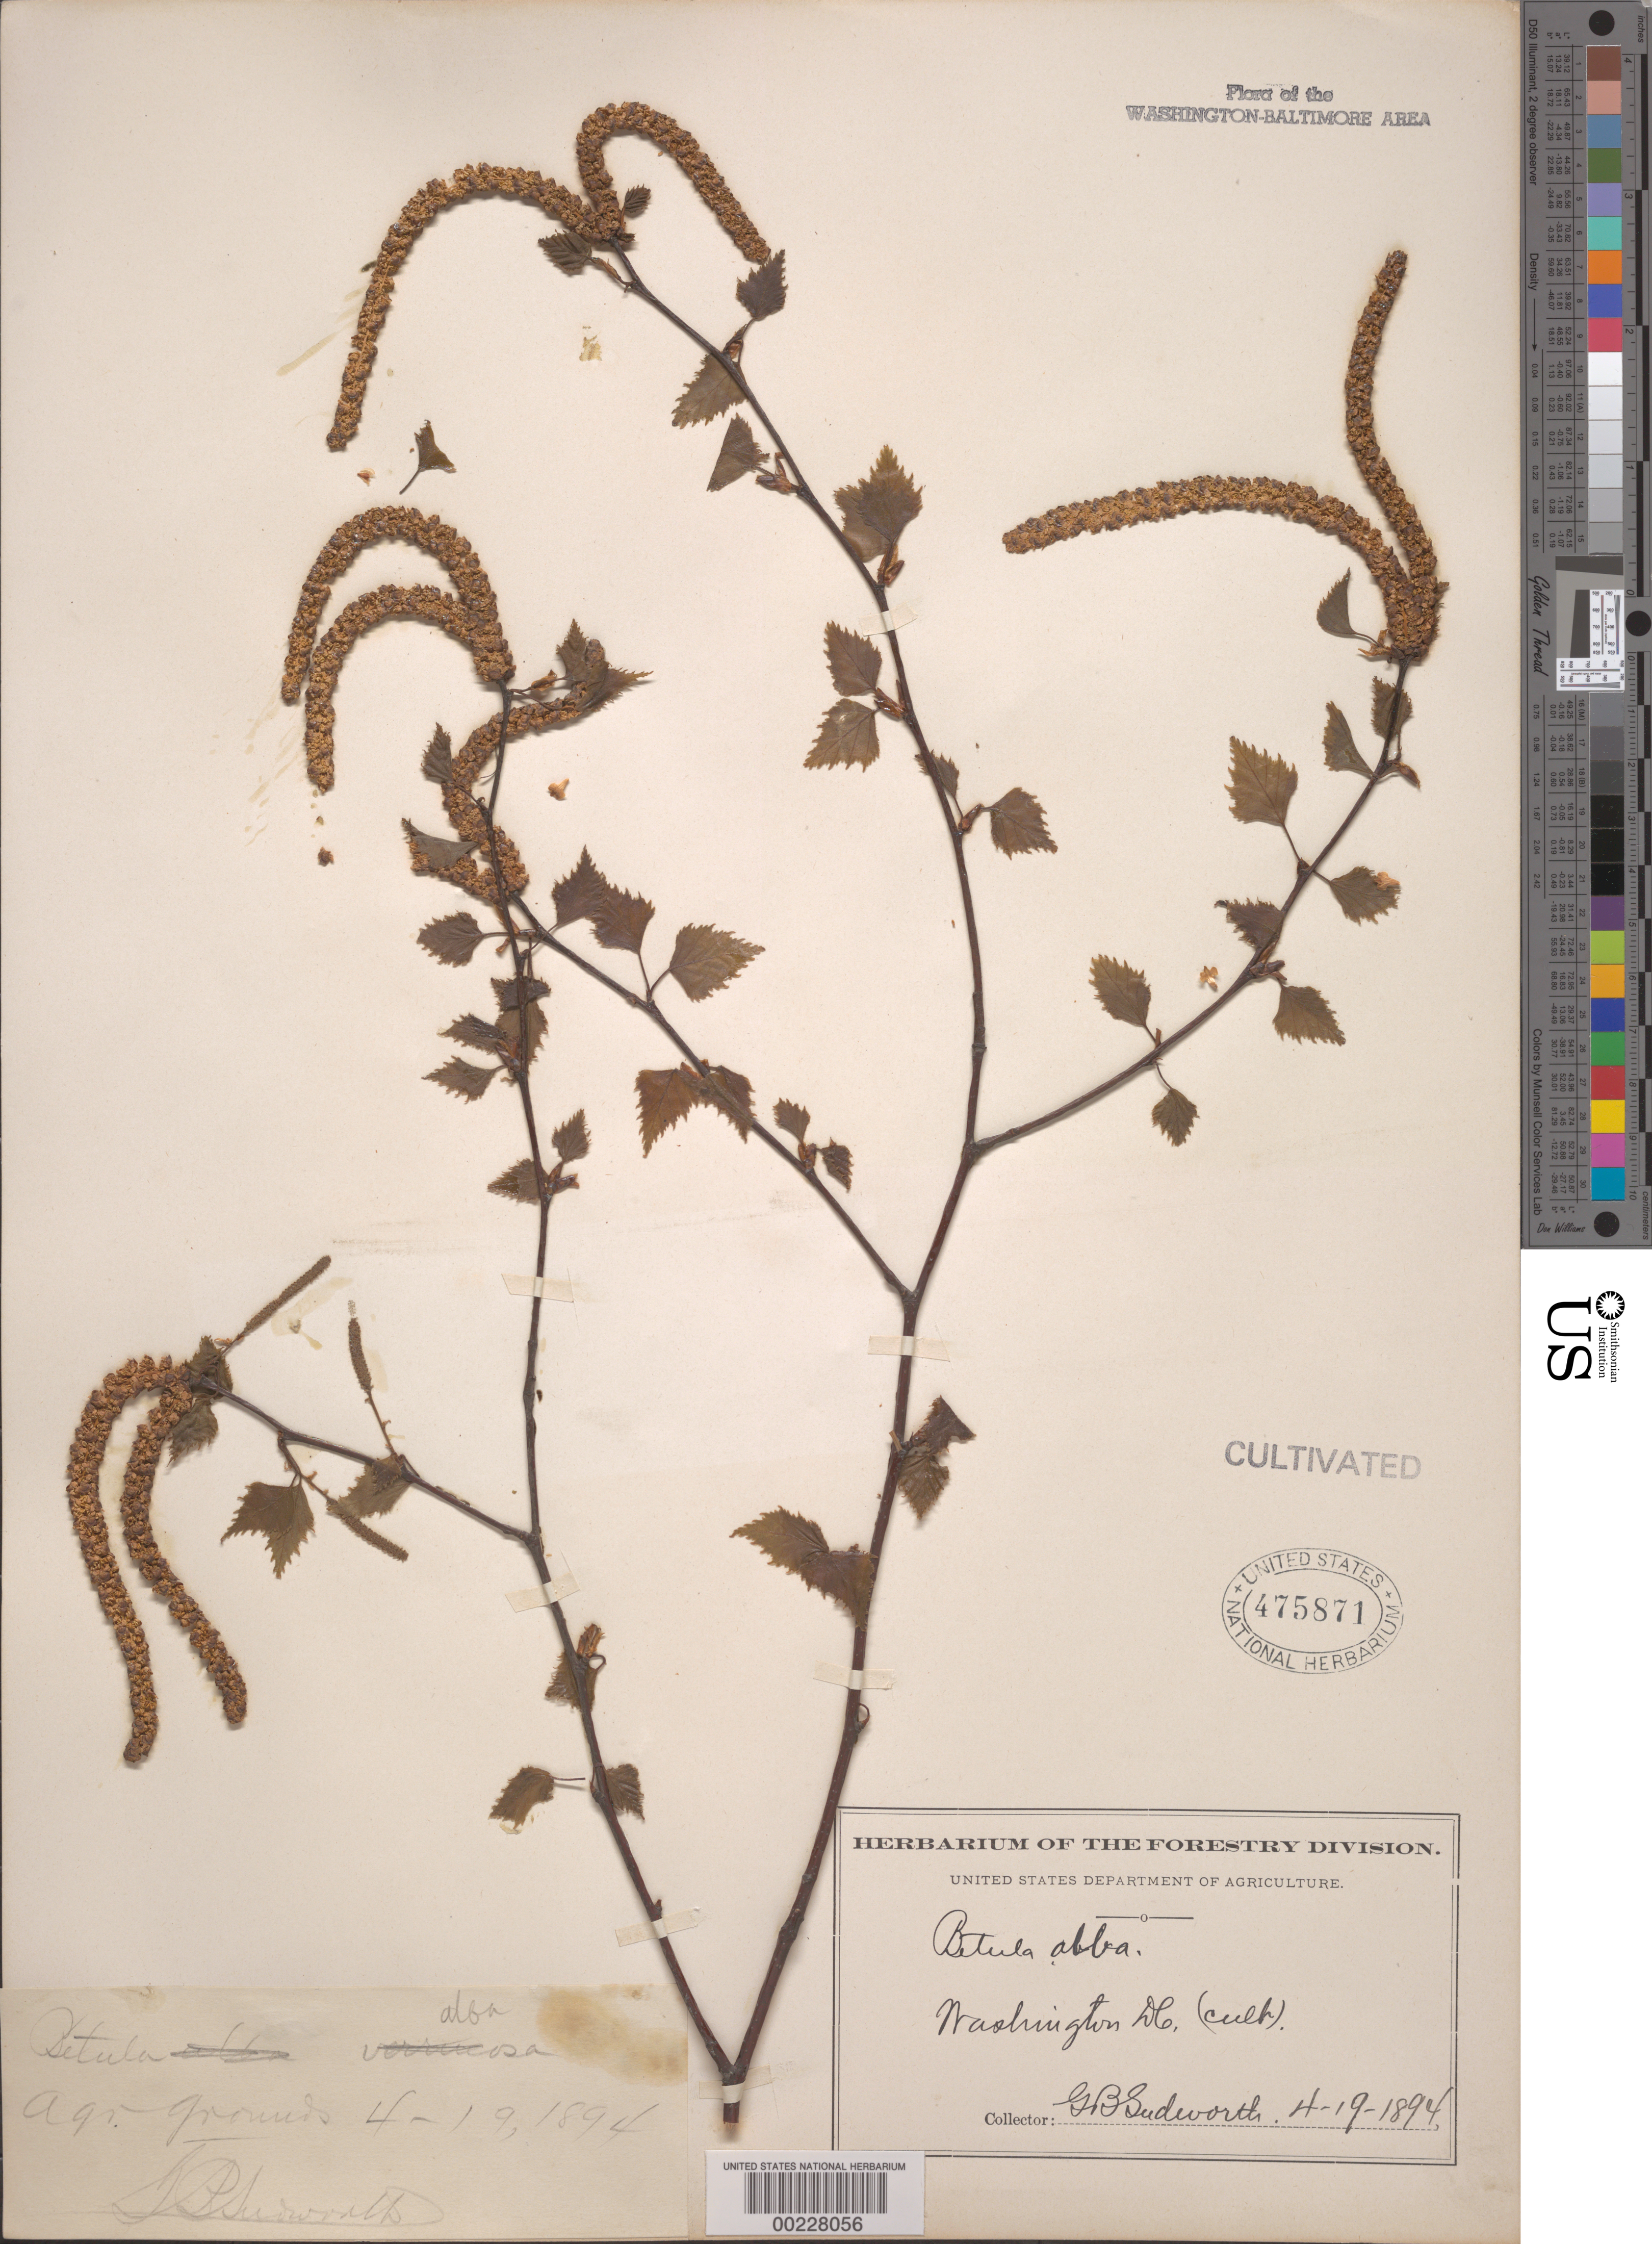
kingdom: Plantae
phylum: Tracheophyta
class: Magnoliopsida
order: Fagales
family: Betulaceae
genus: Betula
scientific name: Betula alba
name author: L.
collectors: G. B. Sudworth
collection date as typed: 19 Apr 1894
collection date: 1894-04-19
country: United States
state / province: District of Columbia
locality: Agricultural grounds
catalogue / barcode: US 475871